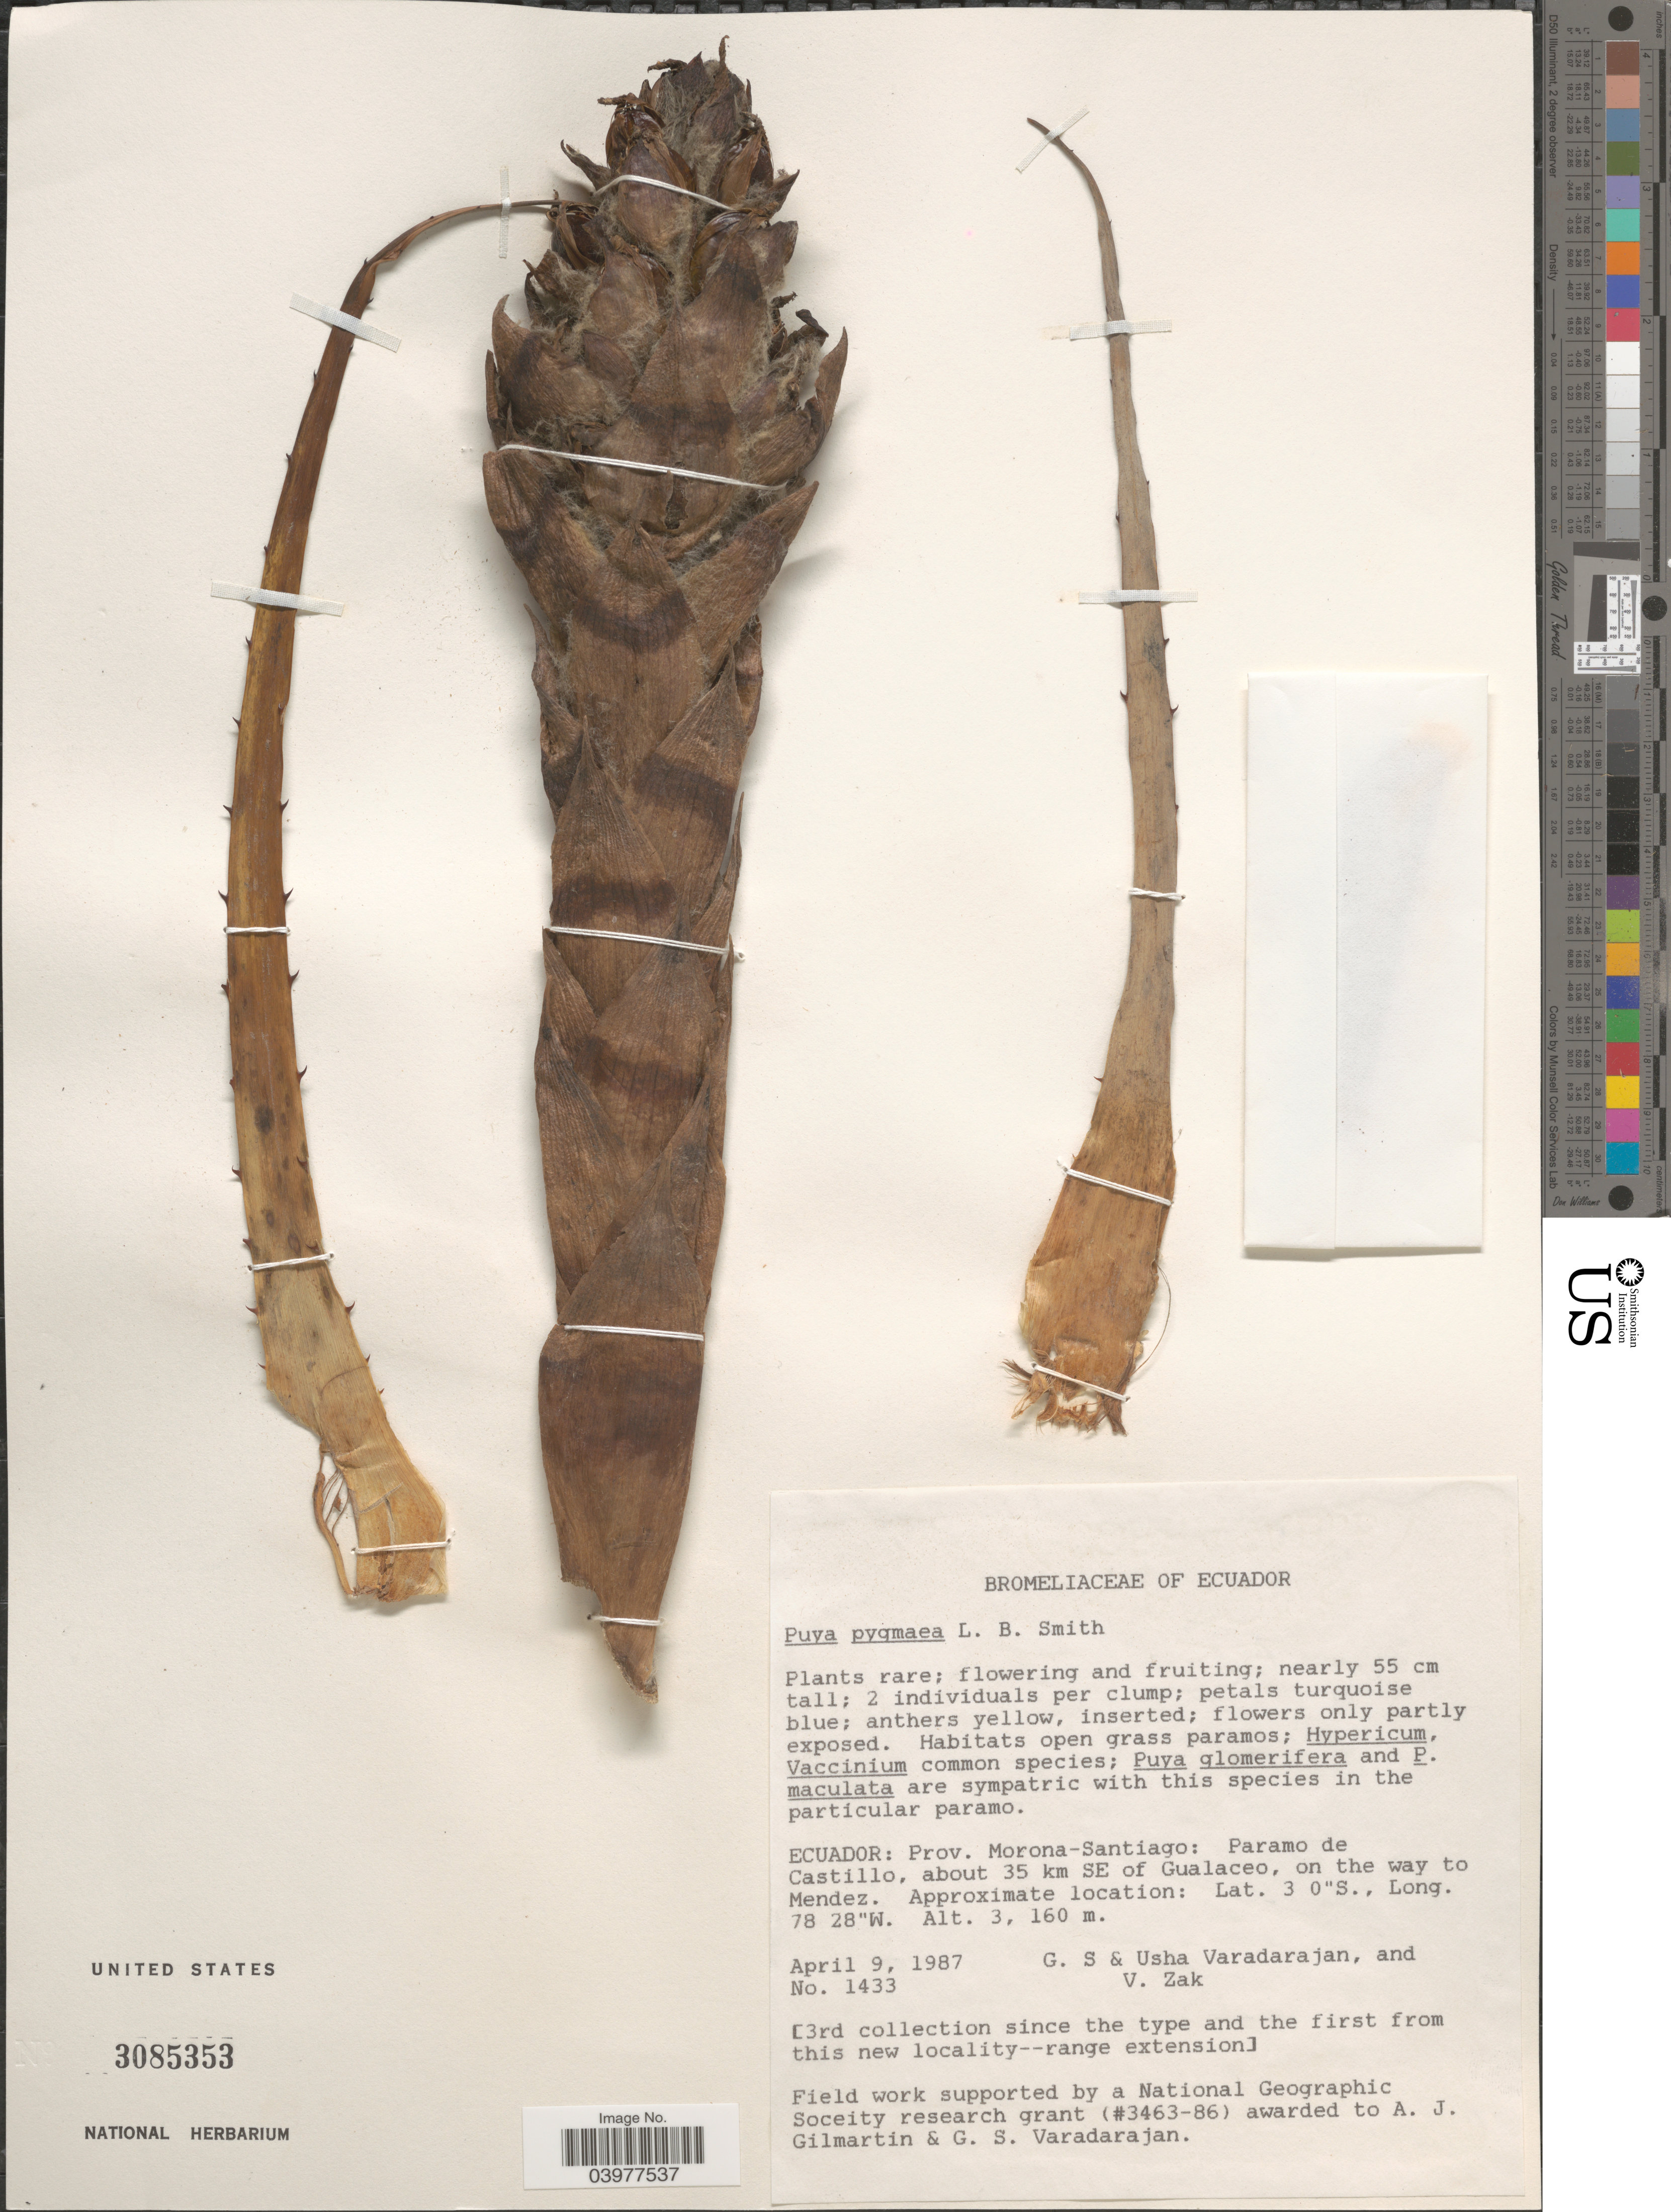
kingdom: Plantae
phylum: Tracheophyta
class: Liliopsida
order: Poales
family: Bromeliaceae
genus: Puya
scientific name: Puya pygmaea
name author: L.B. Sm.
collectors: G. S. Varadarajan, U. Varadarajan & V. Zak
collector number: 1433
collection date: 1987-04-09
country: Ecuador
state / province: Morona-Santiago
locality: Paramo de Castillo, about 35 km SE of Gualaceo, on the way to Mendez.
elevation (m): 160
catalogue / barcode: US 3085353